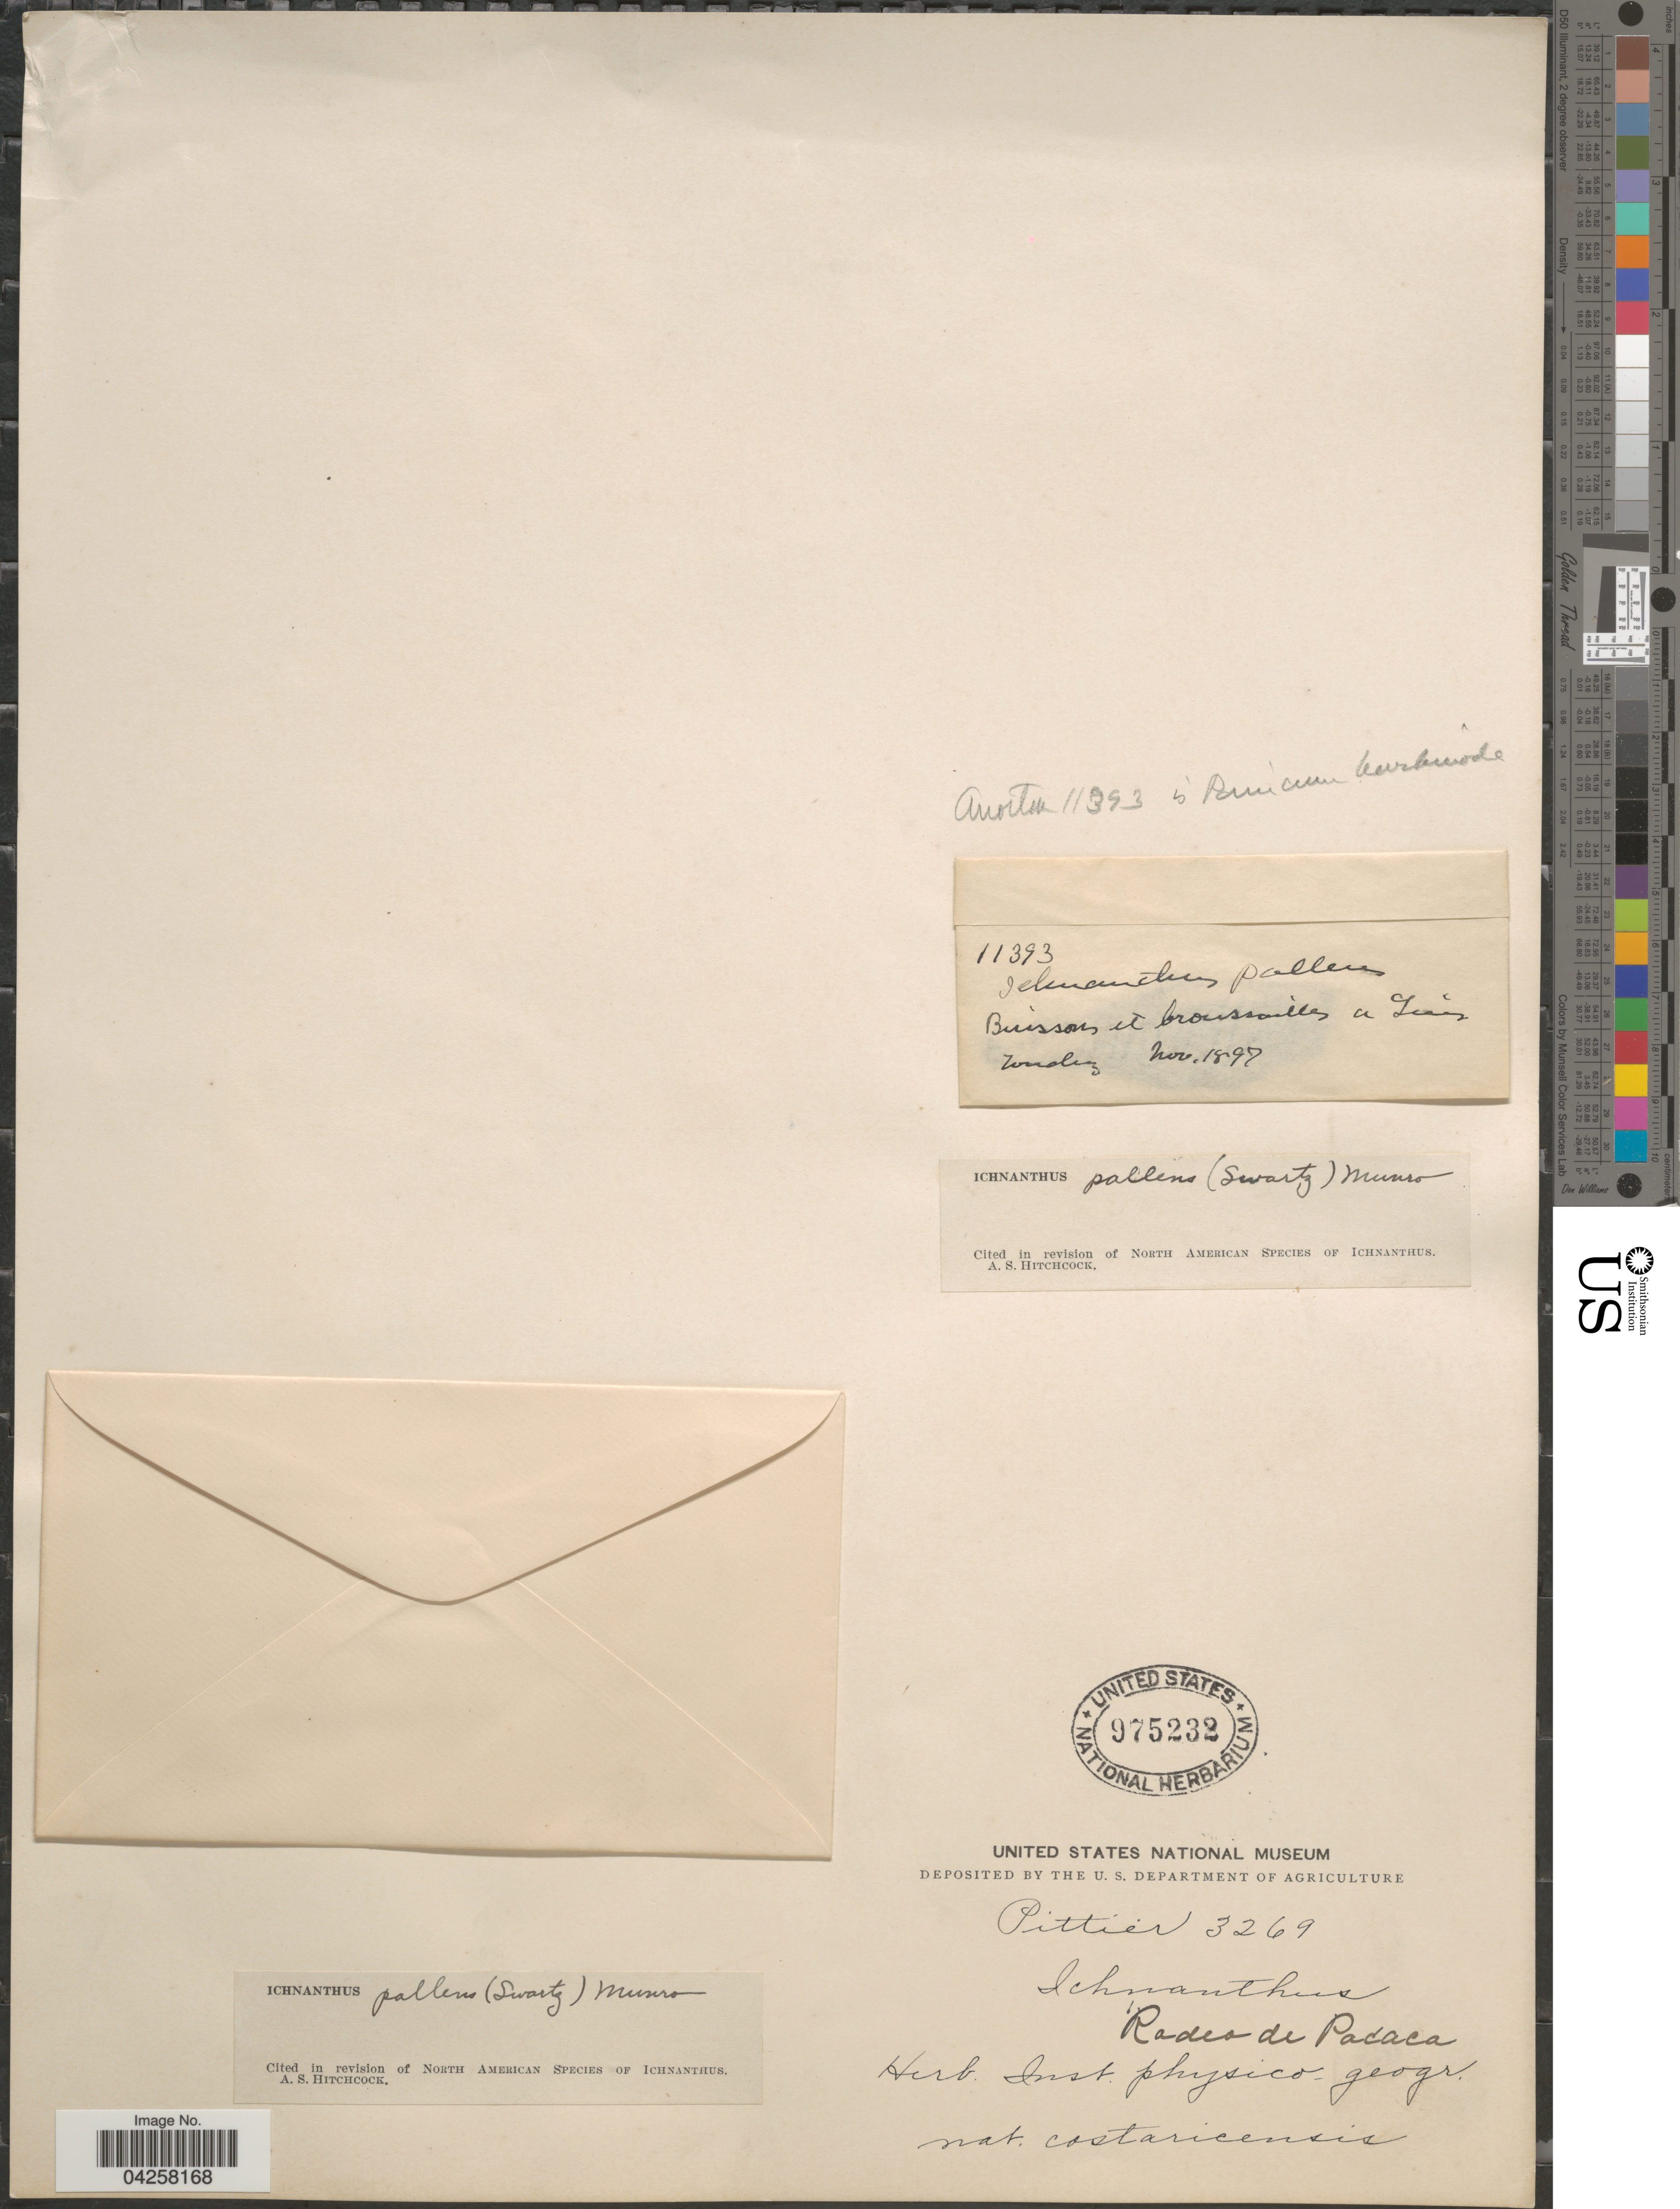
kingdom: Plantae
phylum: Tracheophyta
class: Liliopsida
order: Poales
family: Poaceae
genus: Ichnanthus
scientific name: Ichnanthus pallens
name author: (Sw.) Munro ex Benth.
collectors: Tonduz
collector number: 11393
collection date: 1897-11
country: Costa Rica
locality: Boussous et broussailles a Tuis.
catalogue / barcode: US 975232-2